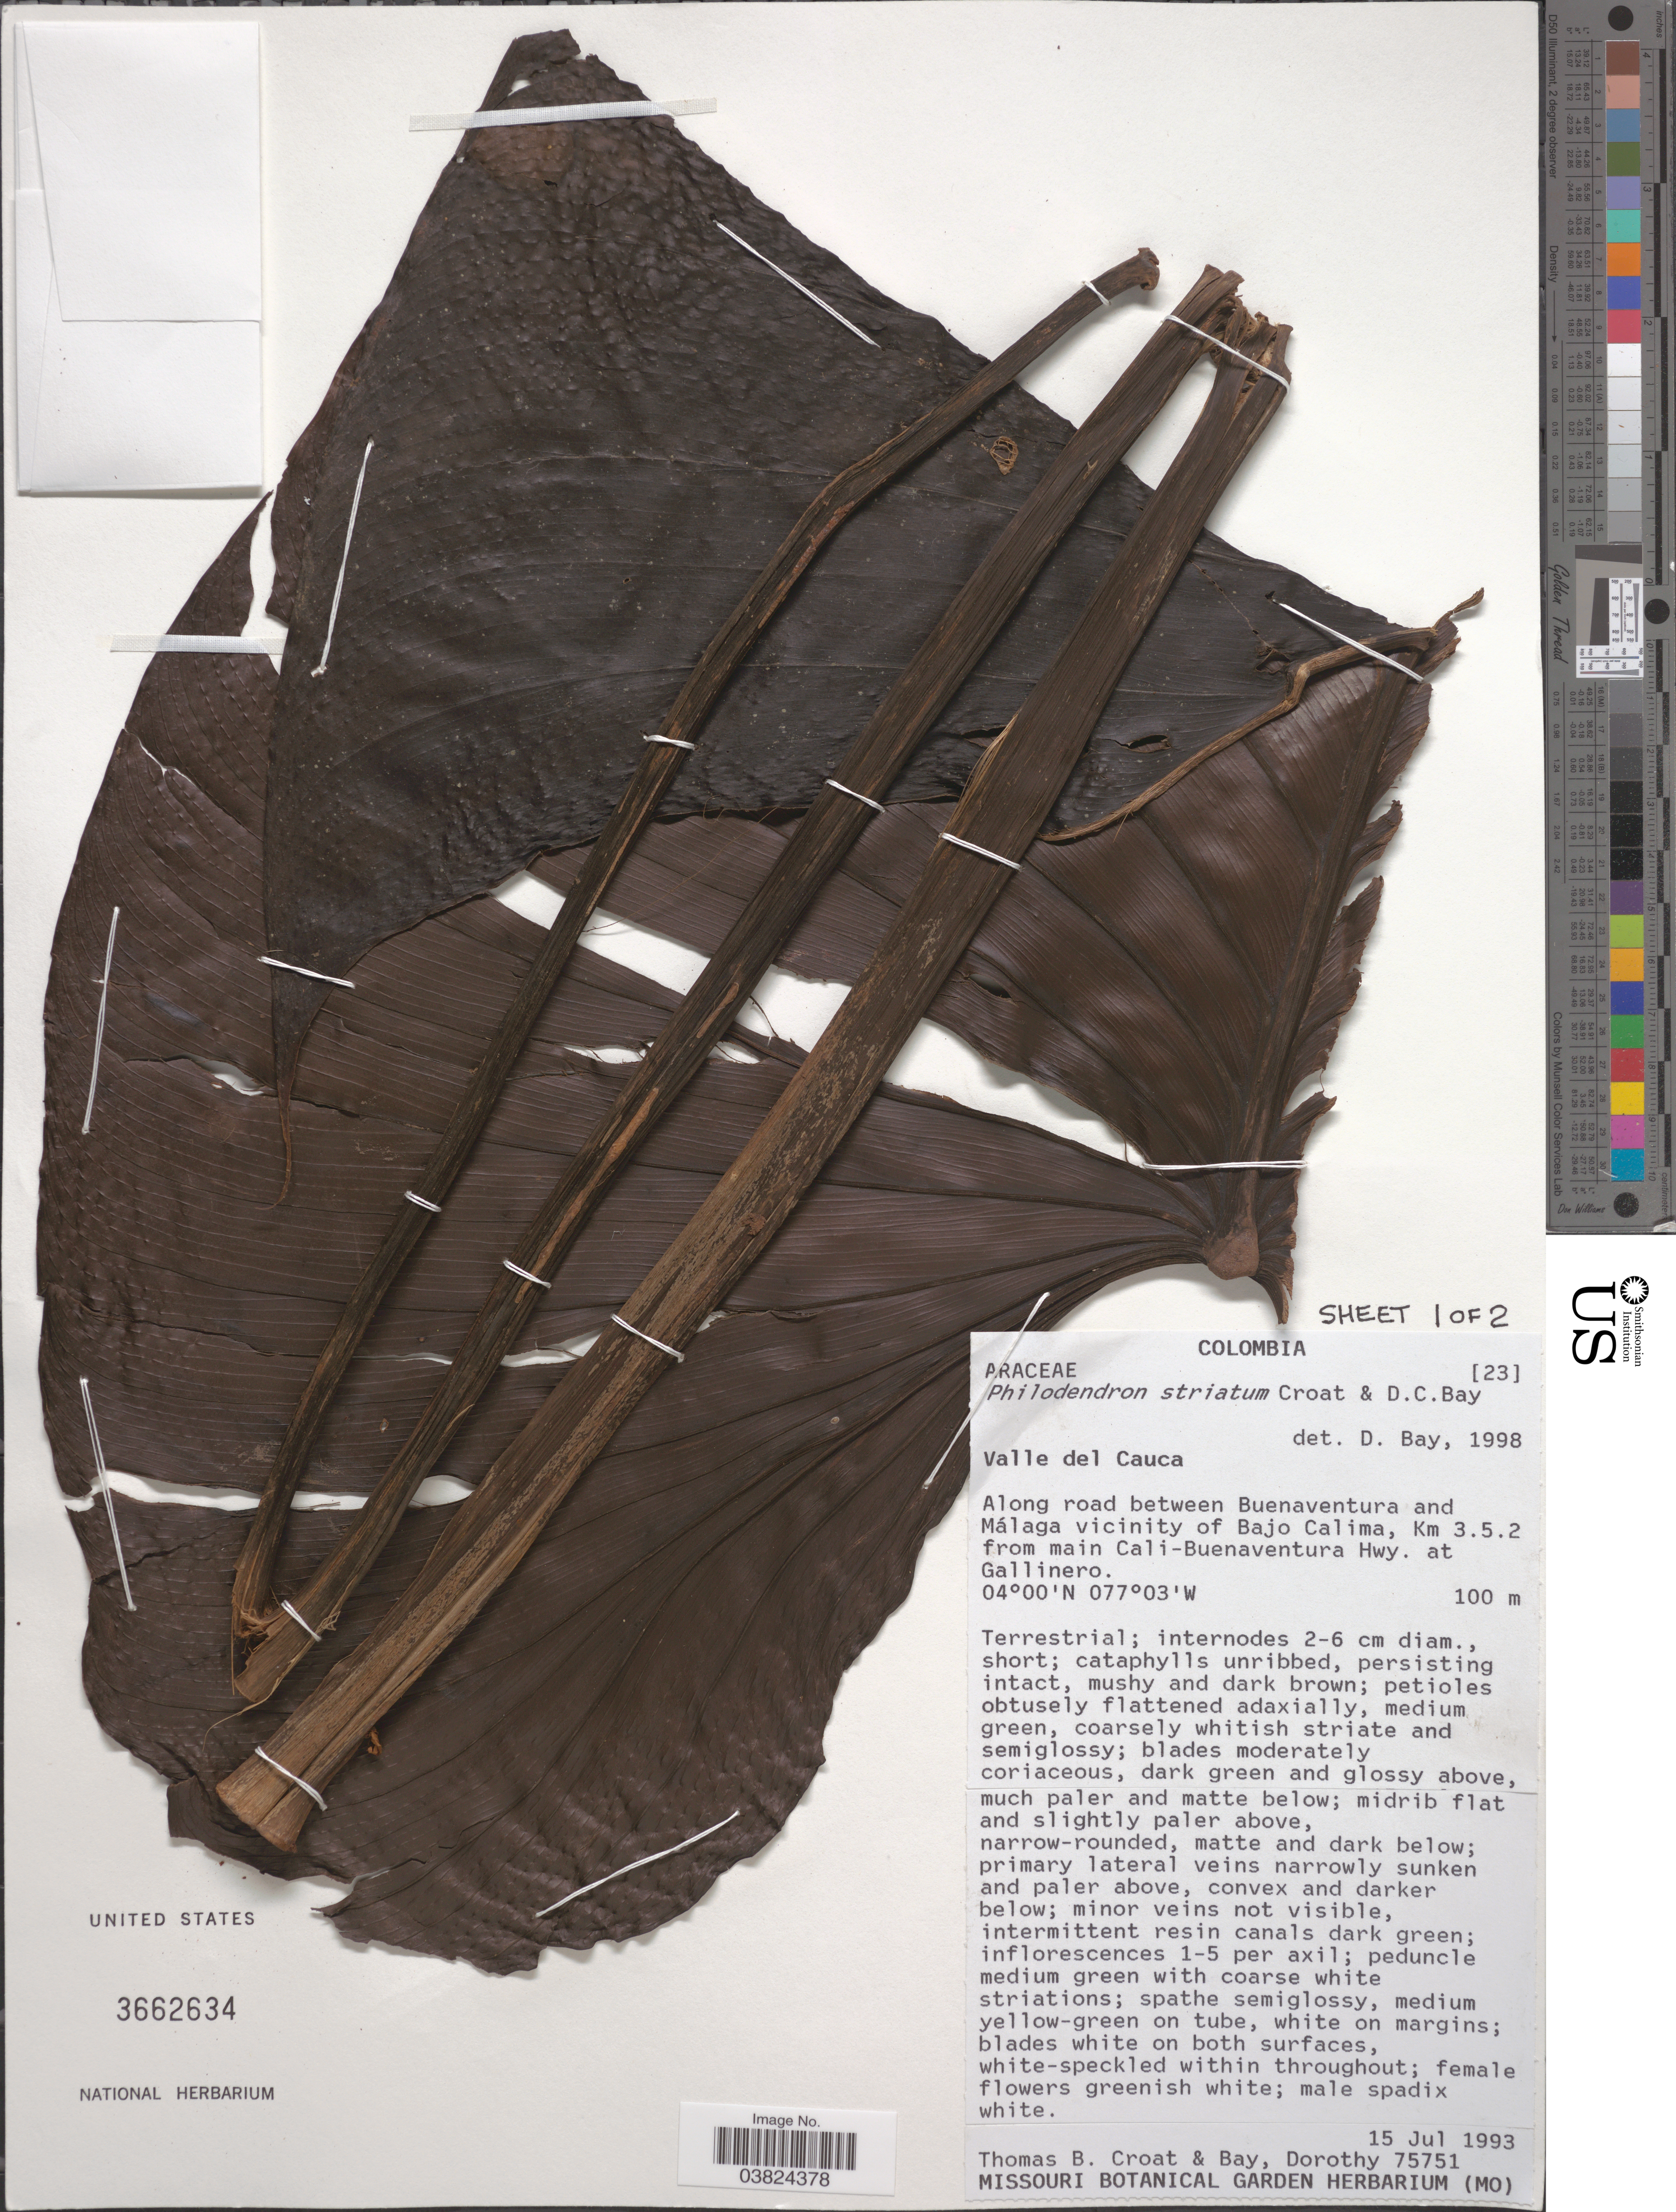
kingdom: Plantae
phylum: Tracheophyta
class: Liliopsida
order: Alismatales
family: Araceae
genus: Philodendron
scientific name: Philodendron striatum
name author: Croat & D.C. Bay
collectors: T. B. Croat & D. C. Bay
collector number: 75751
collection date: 1993-07-15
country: Colombia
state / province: Valle del Cauca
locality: Along road between Buenaventura and Málaga vicinity of Bajo Calima, Km 3.5.2 from Cali-Buenaventura Hwy. at Gallinero.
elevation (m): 100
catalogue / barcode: US 3662634